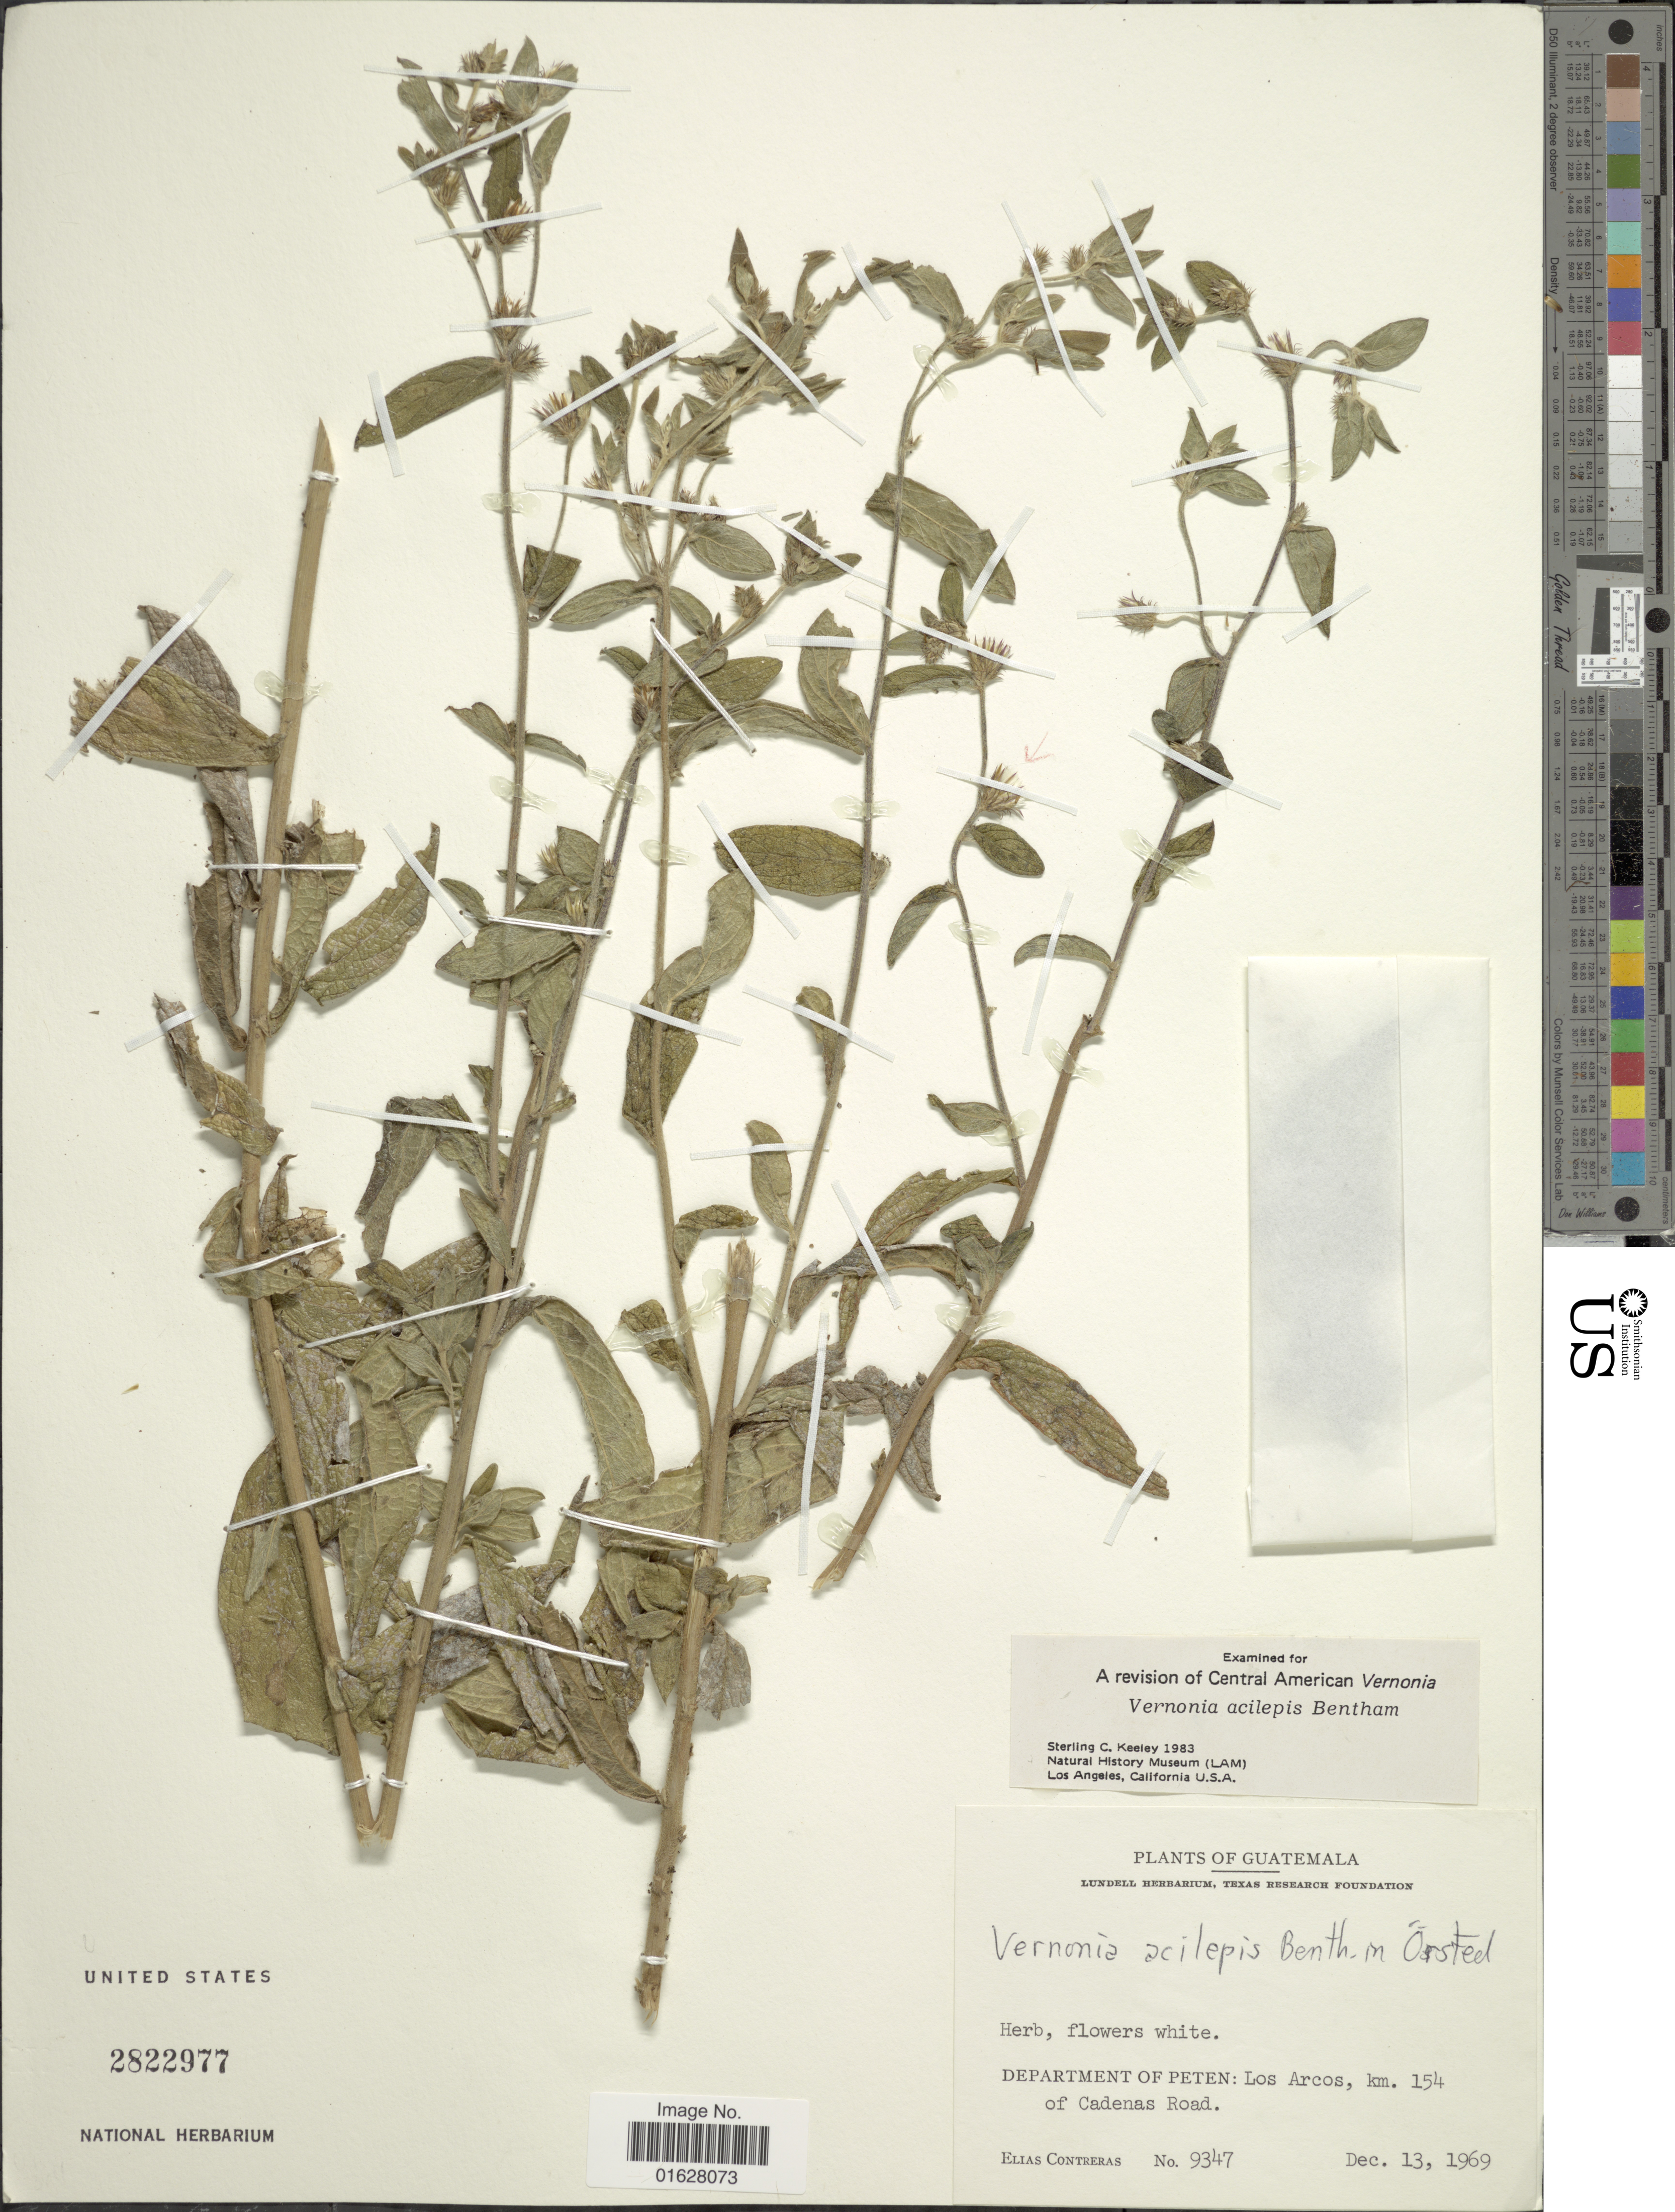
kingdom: Plantae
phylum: Tracheophyta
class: Magnoliopsida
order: Asterales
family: Asteraceae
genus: Lepidaploa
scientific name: Lepidaploa remotiflora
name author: (Rich.) H. Rob.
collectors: E. Contreras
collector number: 9347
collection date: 1969-12-13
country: Guatemala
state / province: El Petén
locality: Guatemala. Department of Peten: Los Arcos, km. 154 of Cadenas Road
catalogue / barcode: US 282297